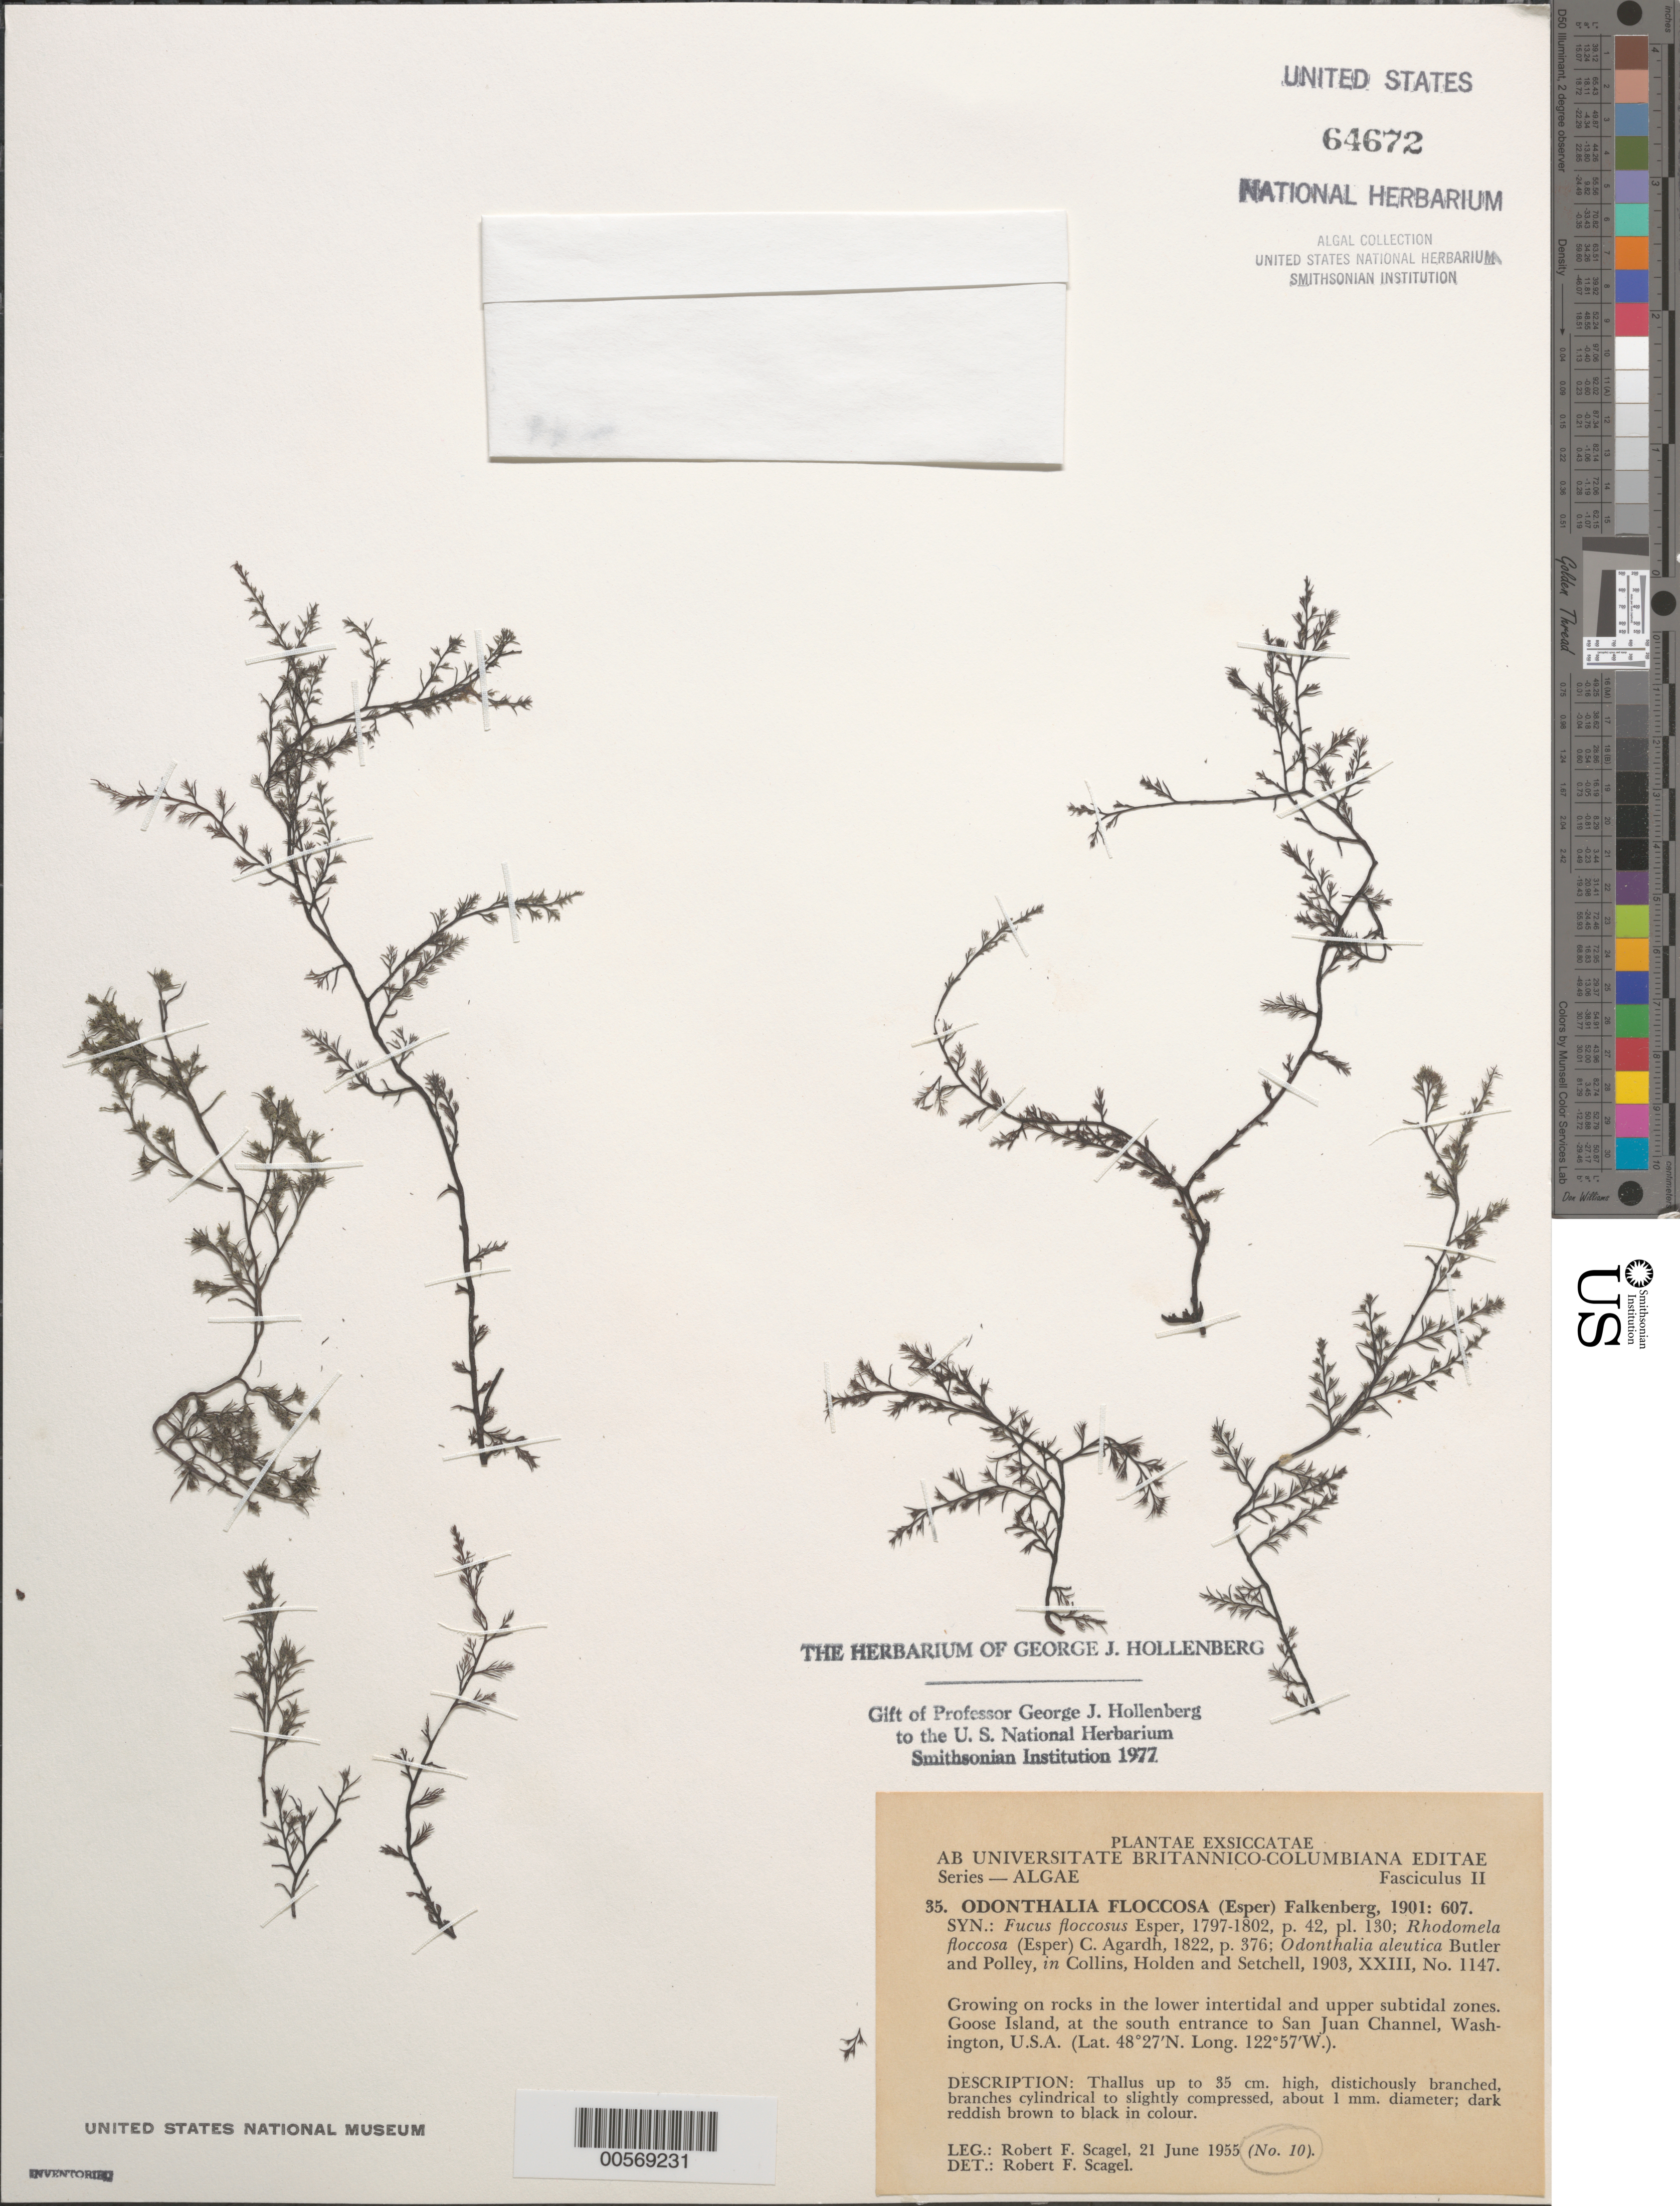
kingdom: Plantae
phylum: Rhodophyta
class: Florideophyceae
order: Ceramiales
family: Rhodomelaceae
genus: Odonthalia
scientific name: Odonthalia floccosa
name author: (Esper) Falkenb.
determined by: Scagel, R. F.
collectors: R. F. Scagel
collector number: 10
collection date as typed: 21 Jun 1955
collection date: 1955-06-21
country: United States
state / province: Washington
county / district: San Juan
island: Goose Island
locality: San Juan Channel south entrance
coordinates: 48 27' N, 122 57' W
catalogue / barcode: US 64672